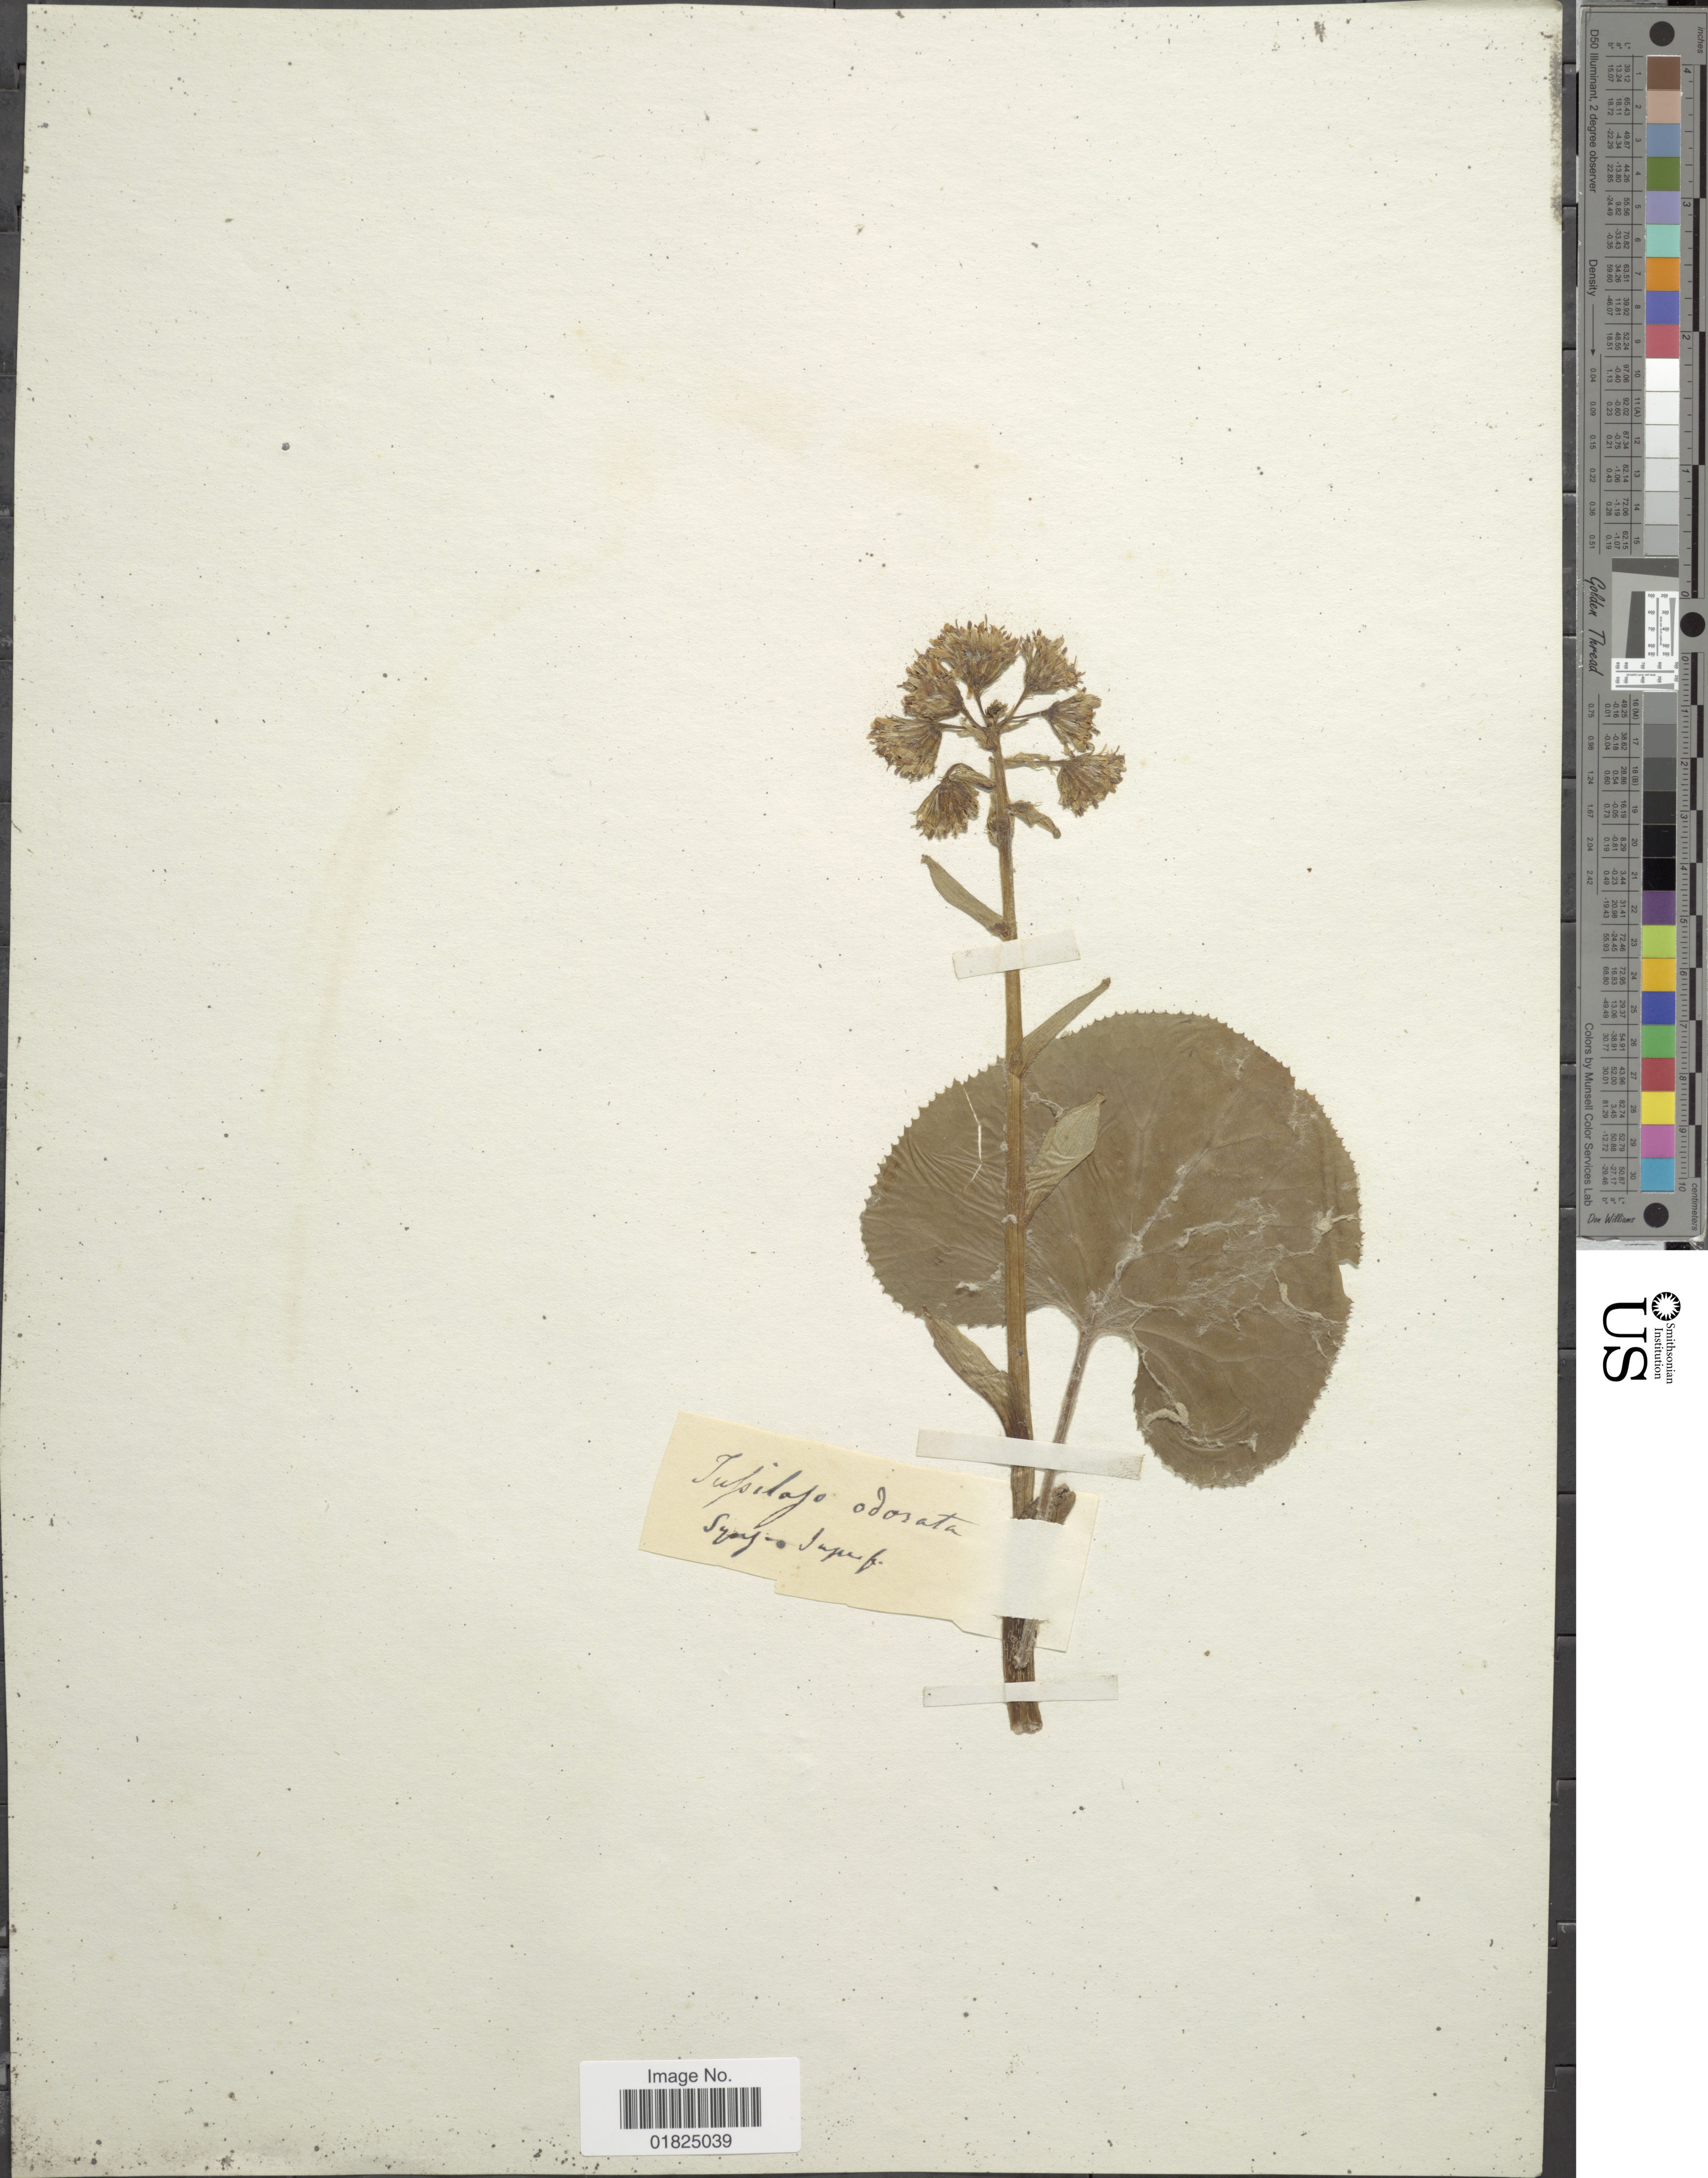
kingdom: Plantae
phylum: Tracheophyta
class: Magnoliopsida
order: Asterales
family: Asteraceae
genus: Petasites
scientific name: Petasites sp.